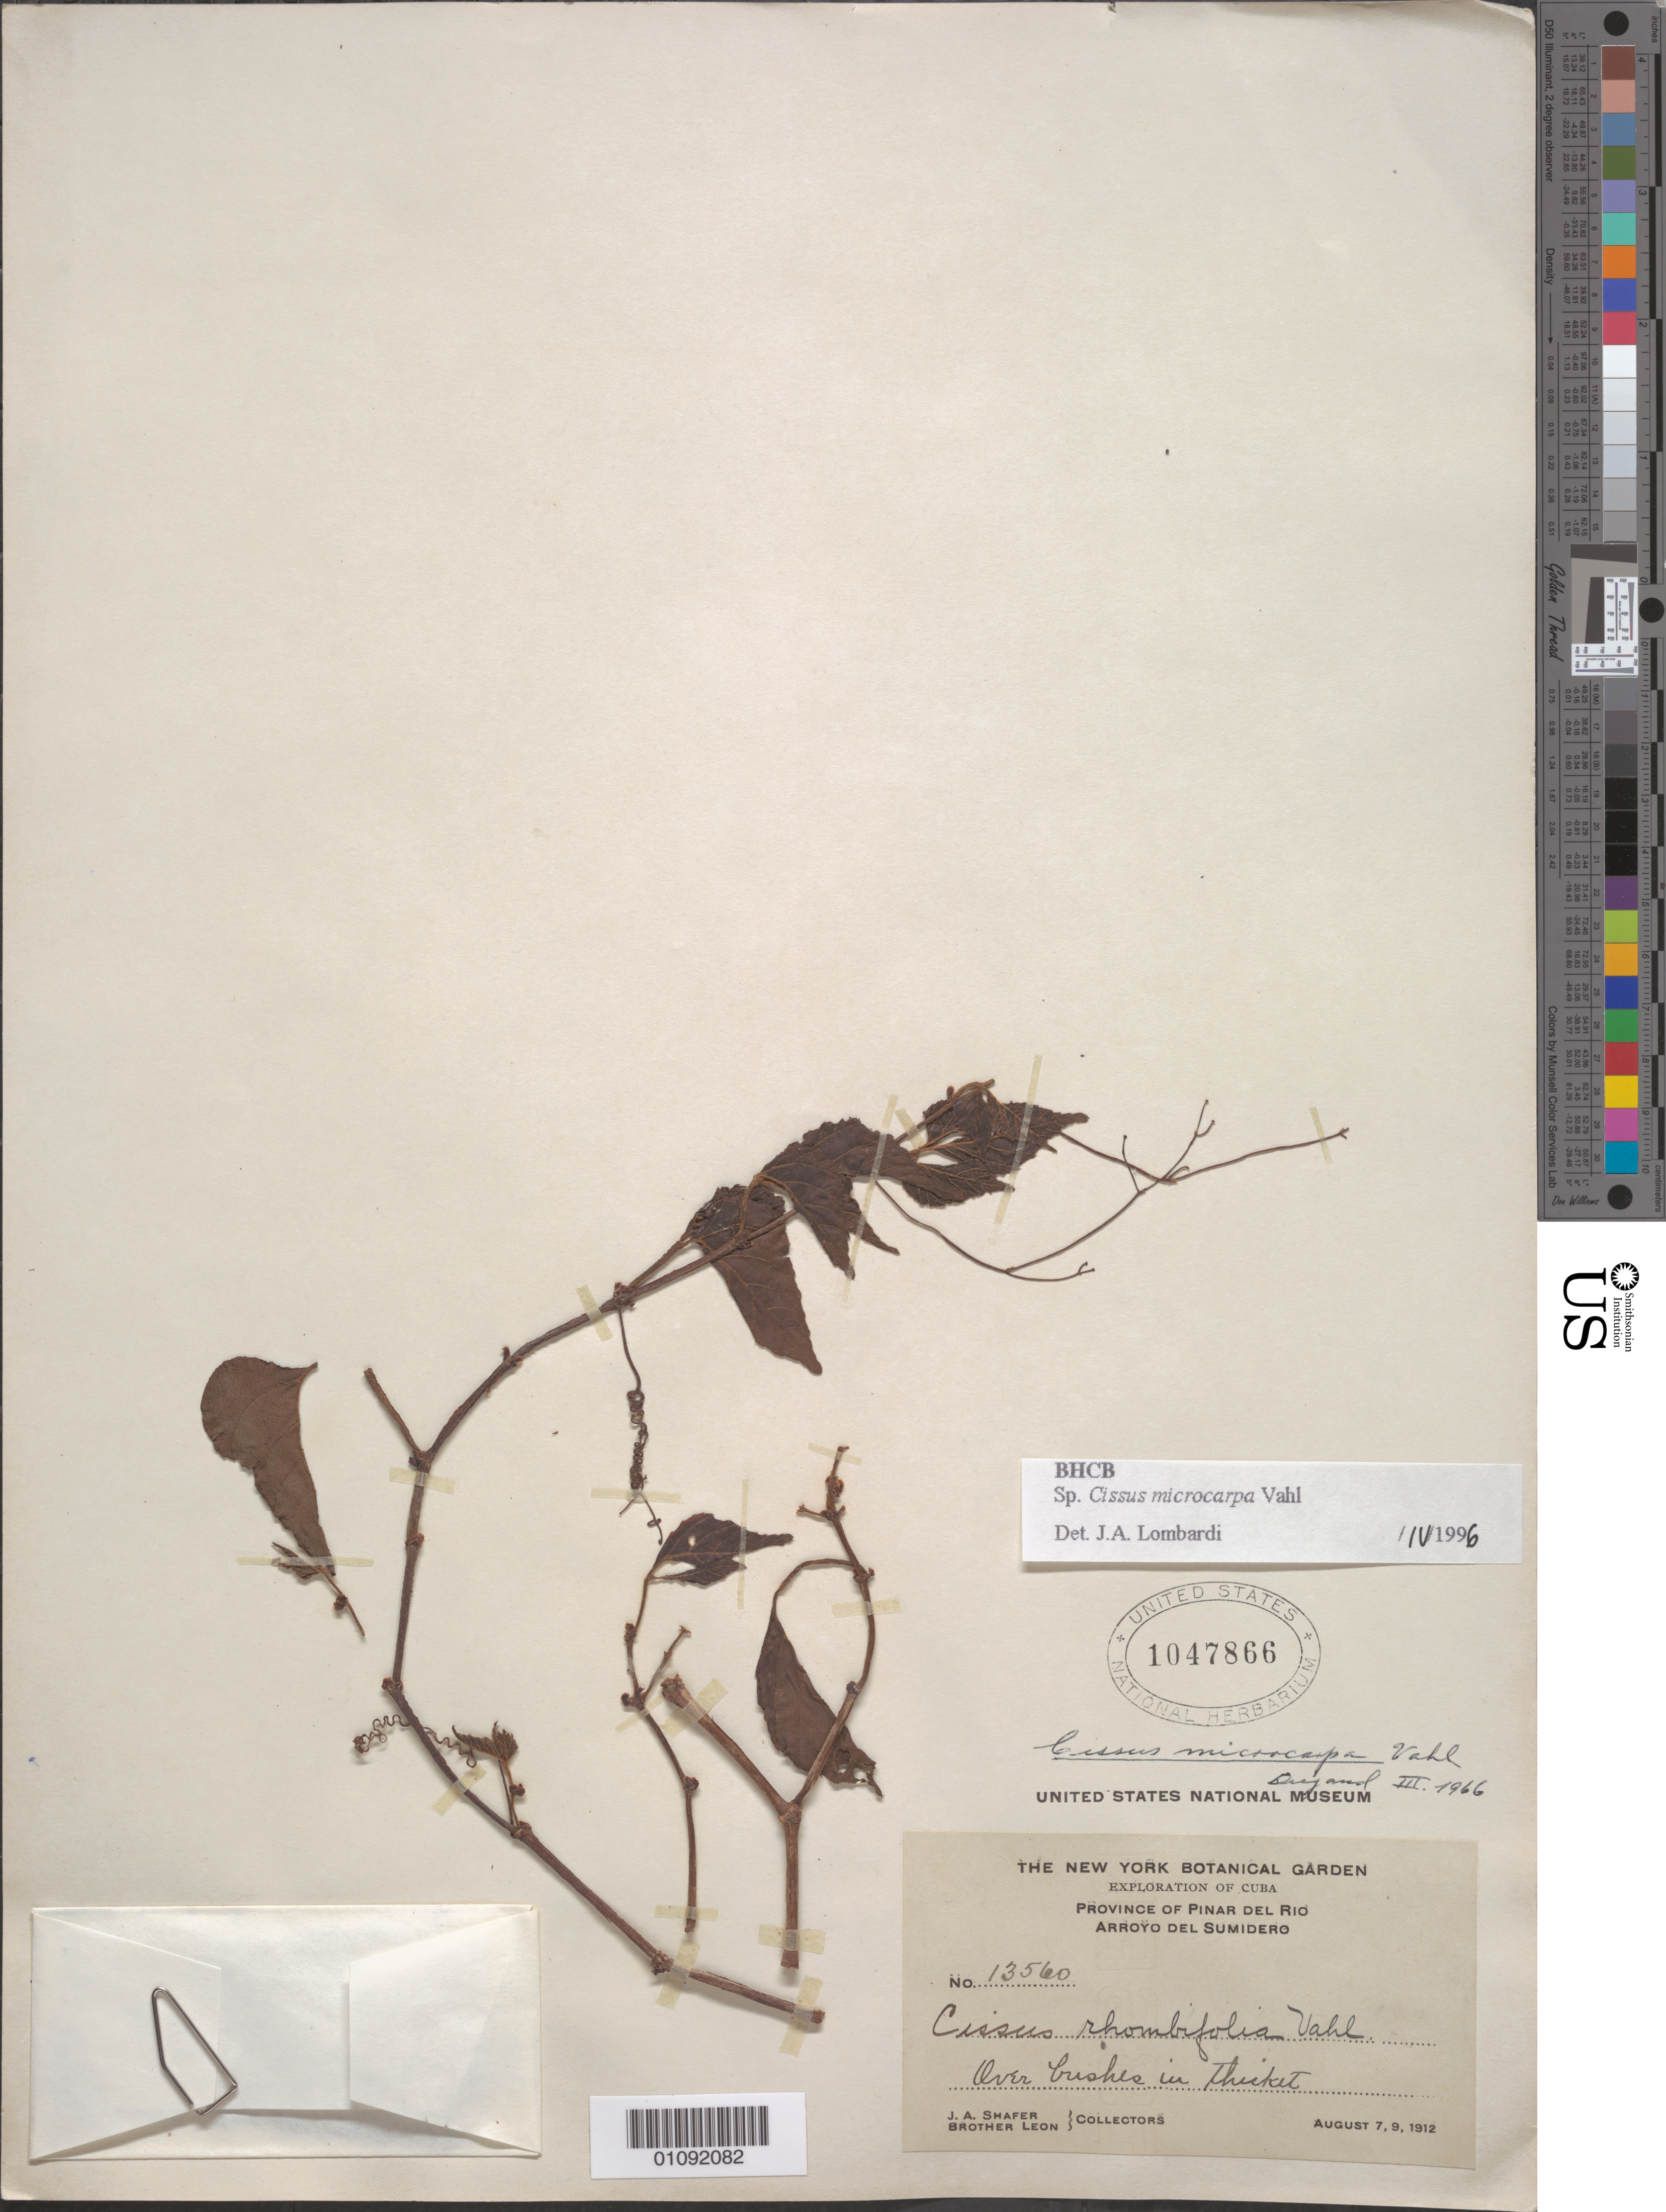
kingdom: Plantae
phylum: Tracheophyta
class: Magnoliopsida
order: Vitales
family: Vitaceae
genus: Cissus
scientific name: Cissus microcarpa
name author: Vahl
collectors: J. A. Shafer & Bro. León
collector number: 13560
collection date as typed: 07 Aug 1912 and 09 Aug 1912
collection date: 1912-08-07,1912-08-09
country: Cuba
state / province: Pinar del Rio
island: Cuba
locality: Arroyo Del Sumidero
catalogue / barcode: US 1047866